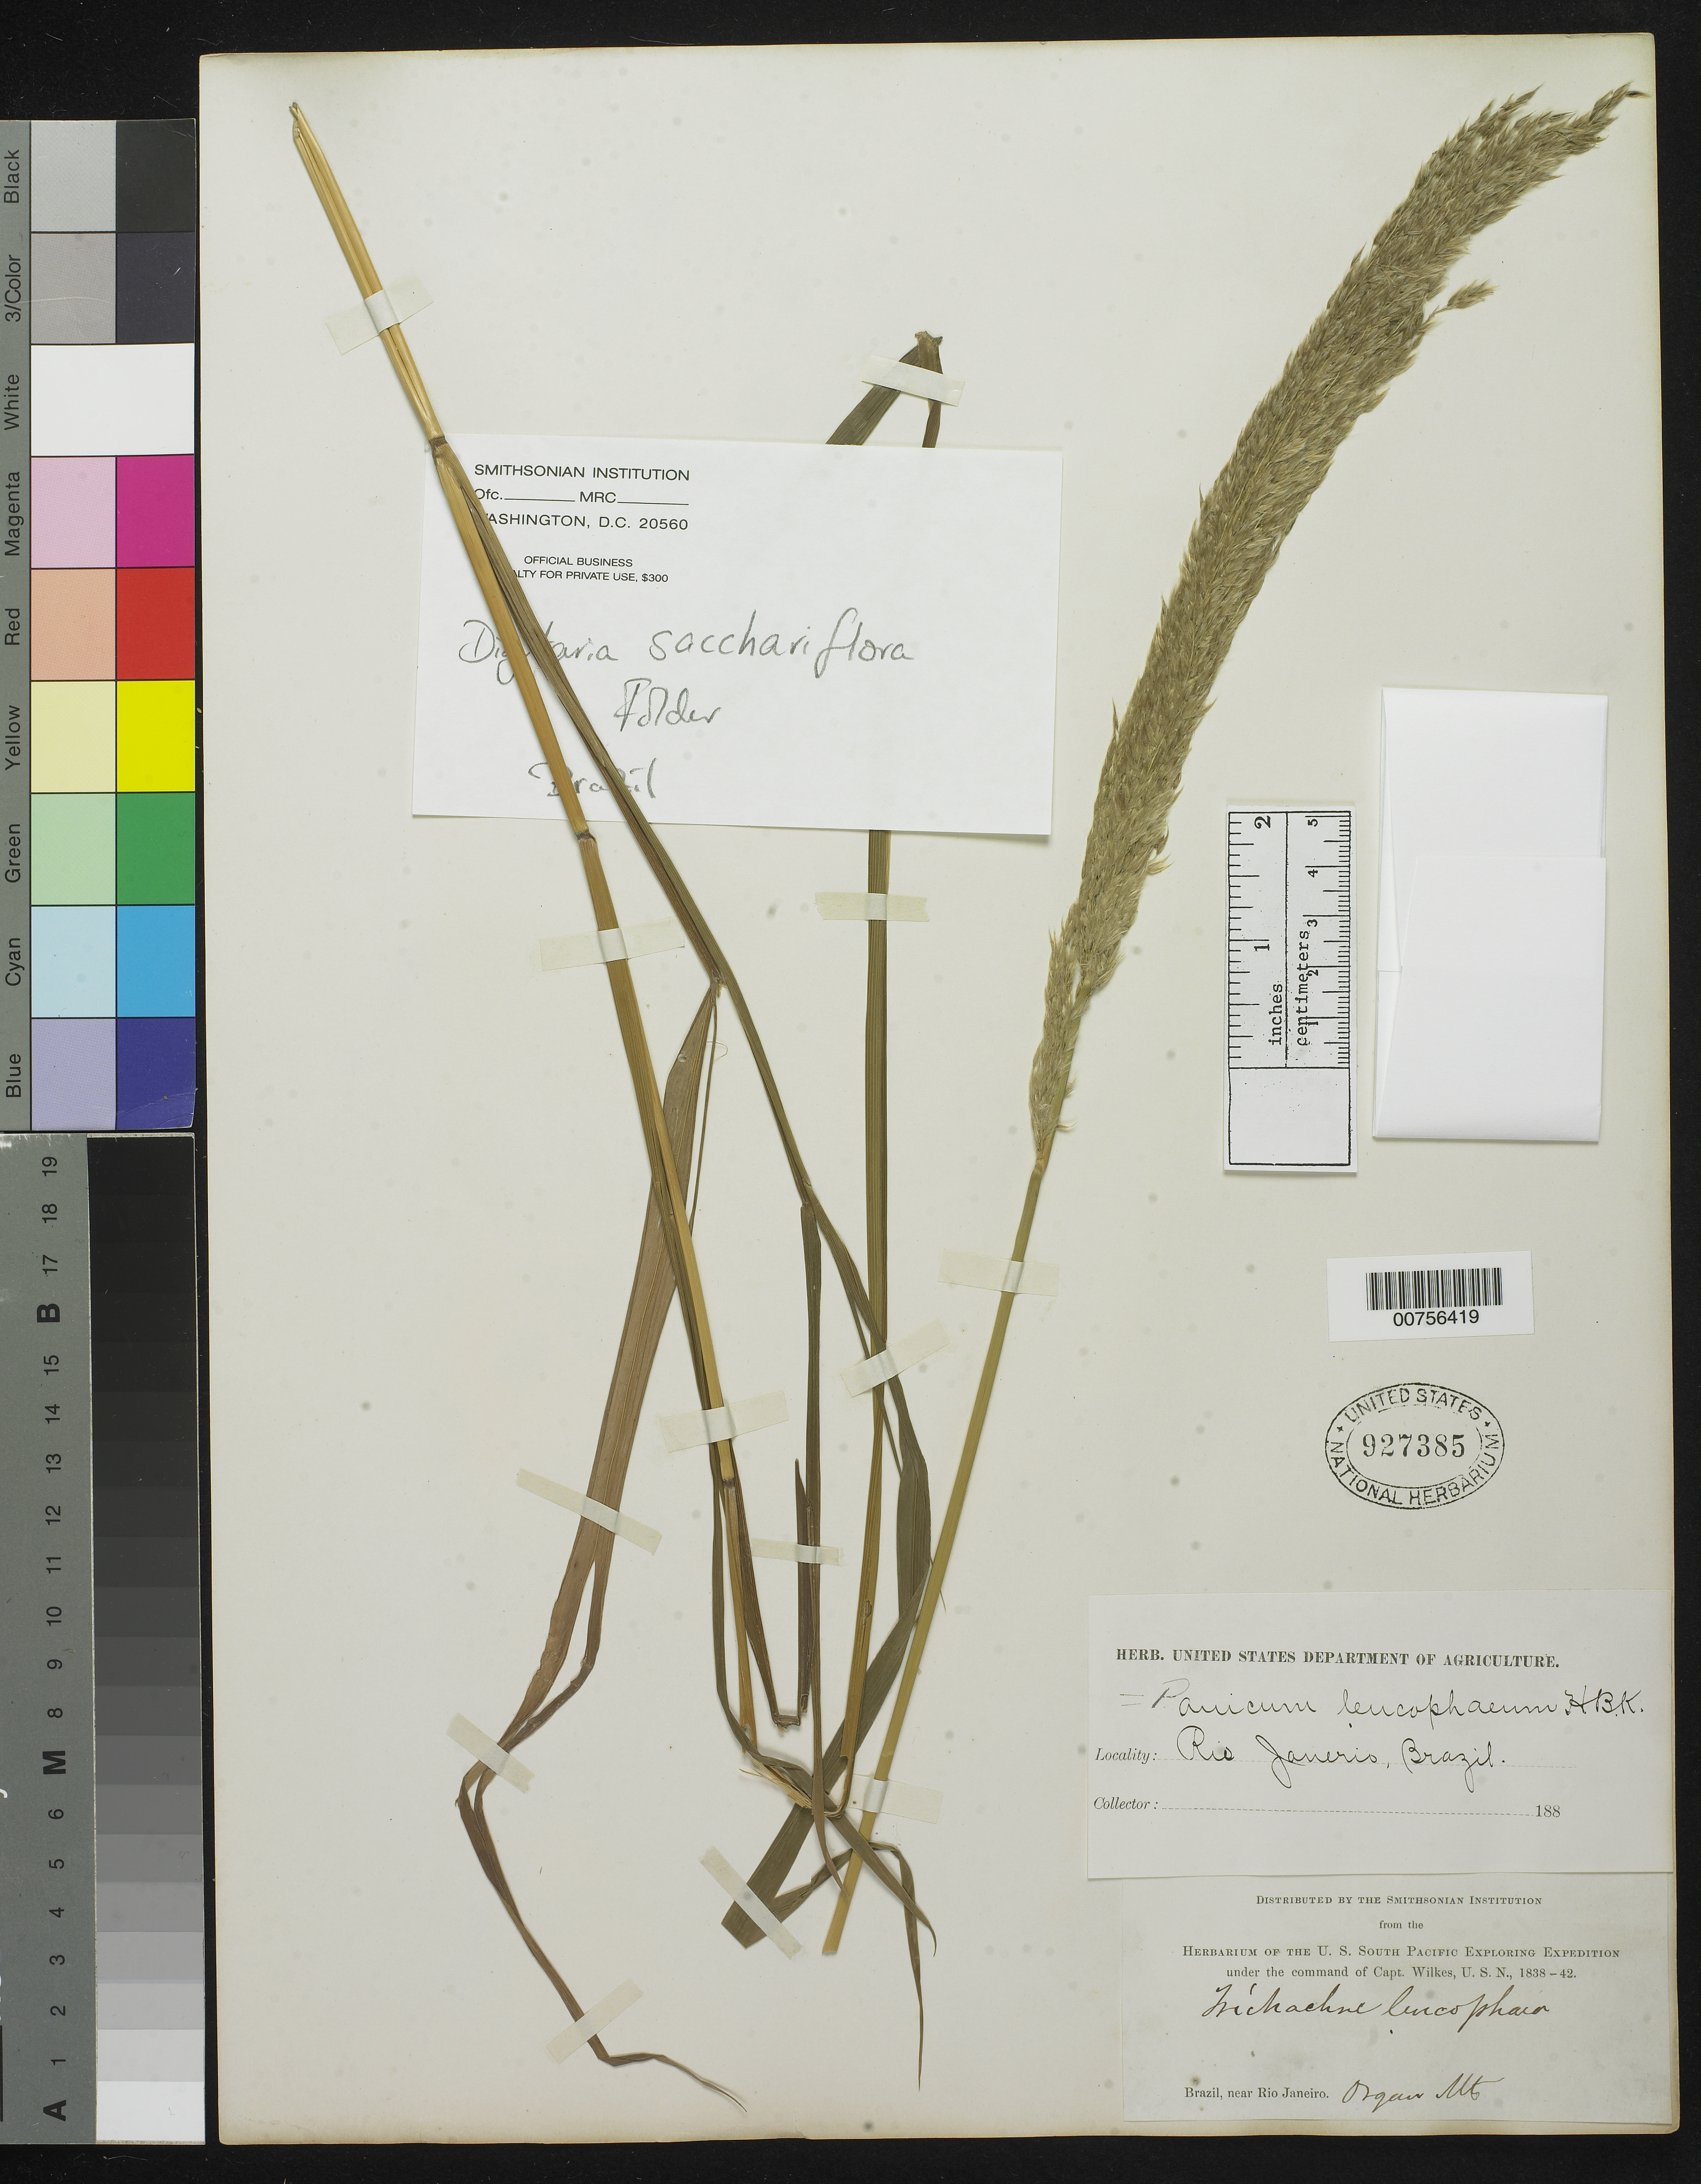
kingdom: Plantae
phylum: Tracheophyta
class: Liliopsida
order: Poales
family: Poaceae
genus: Digitaria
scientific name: Digitaria sacchariflora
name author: (Raddi) Henr.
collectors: Wilkes Explor. Exped.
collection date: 1838/1842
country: Brazil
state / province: Rio de Janeiro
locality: Organ Mts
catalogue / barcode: US 927385